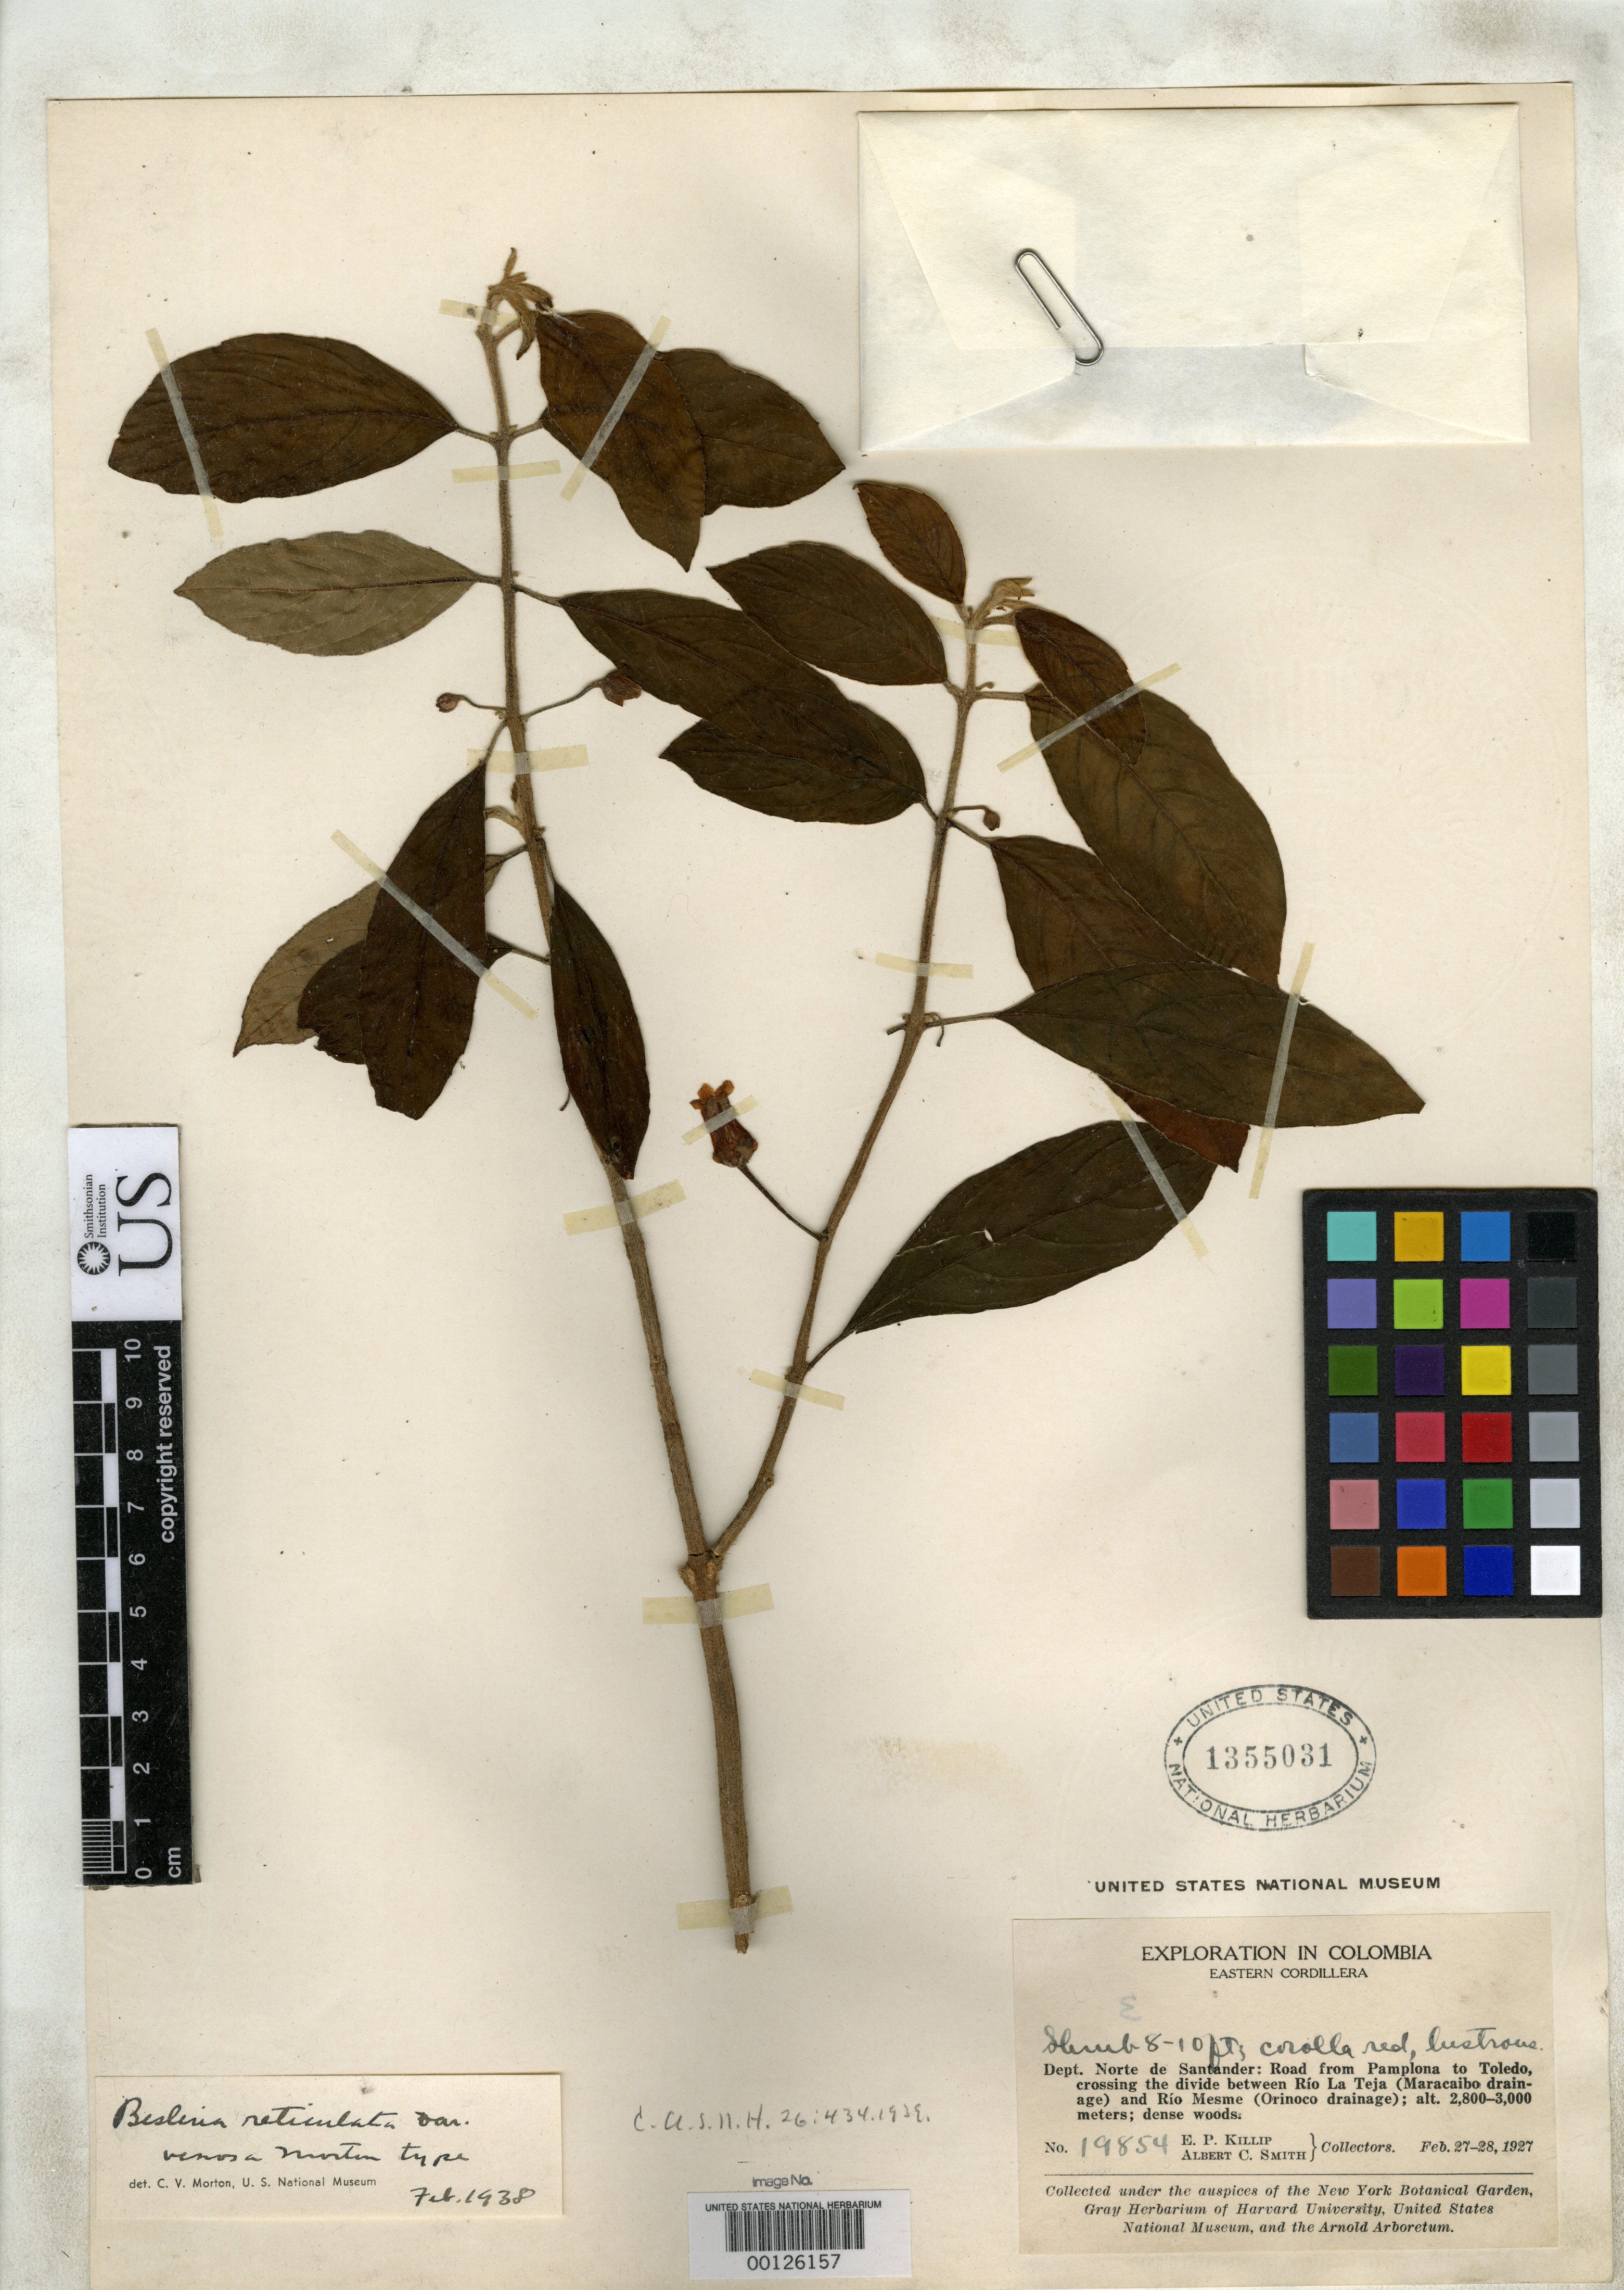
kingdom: Plantae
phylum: Tracheophyta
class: Magnoliopsida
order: Lamiales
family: Gesneriaceae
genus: Besleria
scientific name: Besleria reticulata var. venosa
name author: C.V. Morton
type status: Holotype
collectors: E. P. Killip & A. C. Smith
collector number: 19854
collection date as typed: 27 Feb 1927 to 28 Feb 1927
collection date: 1927-02-27/1927-02-28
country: Colombia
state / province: Norte de Santander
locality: Road from Pamplona to Toledo.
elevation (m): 2800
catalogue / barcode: US 1355031